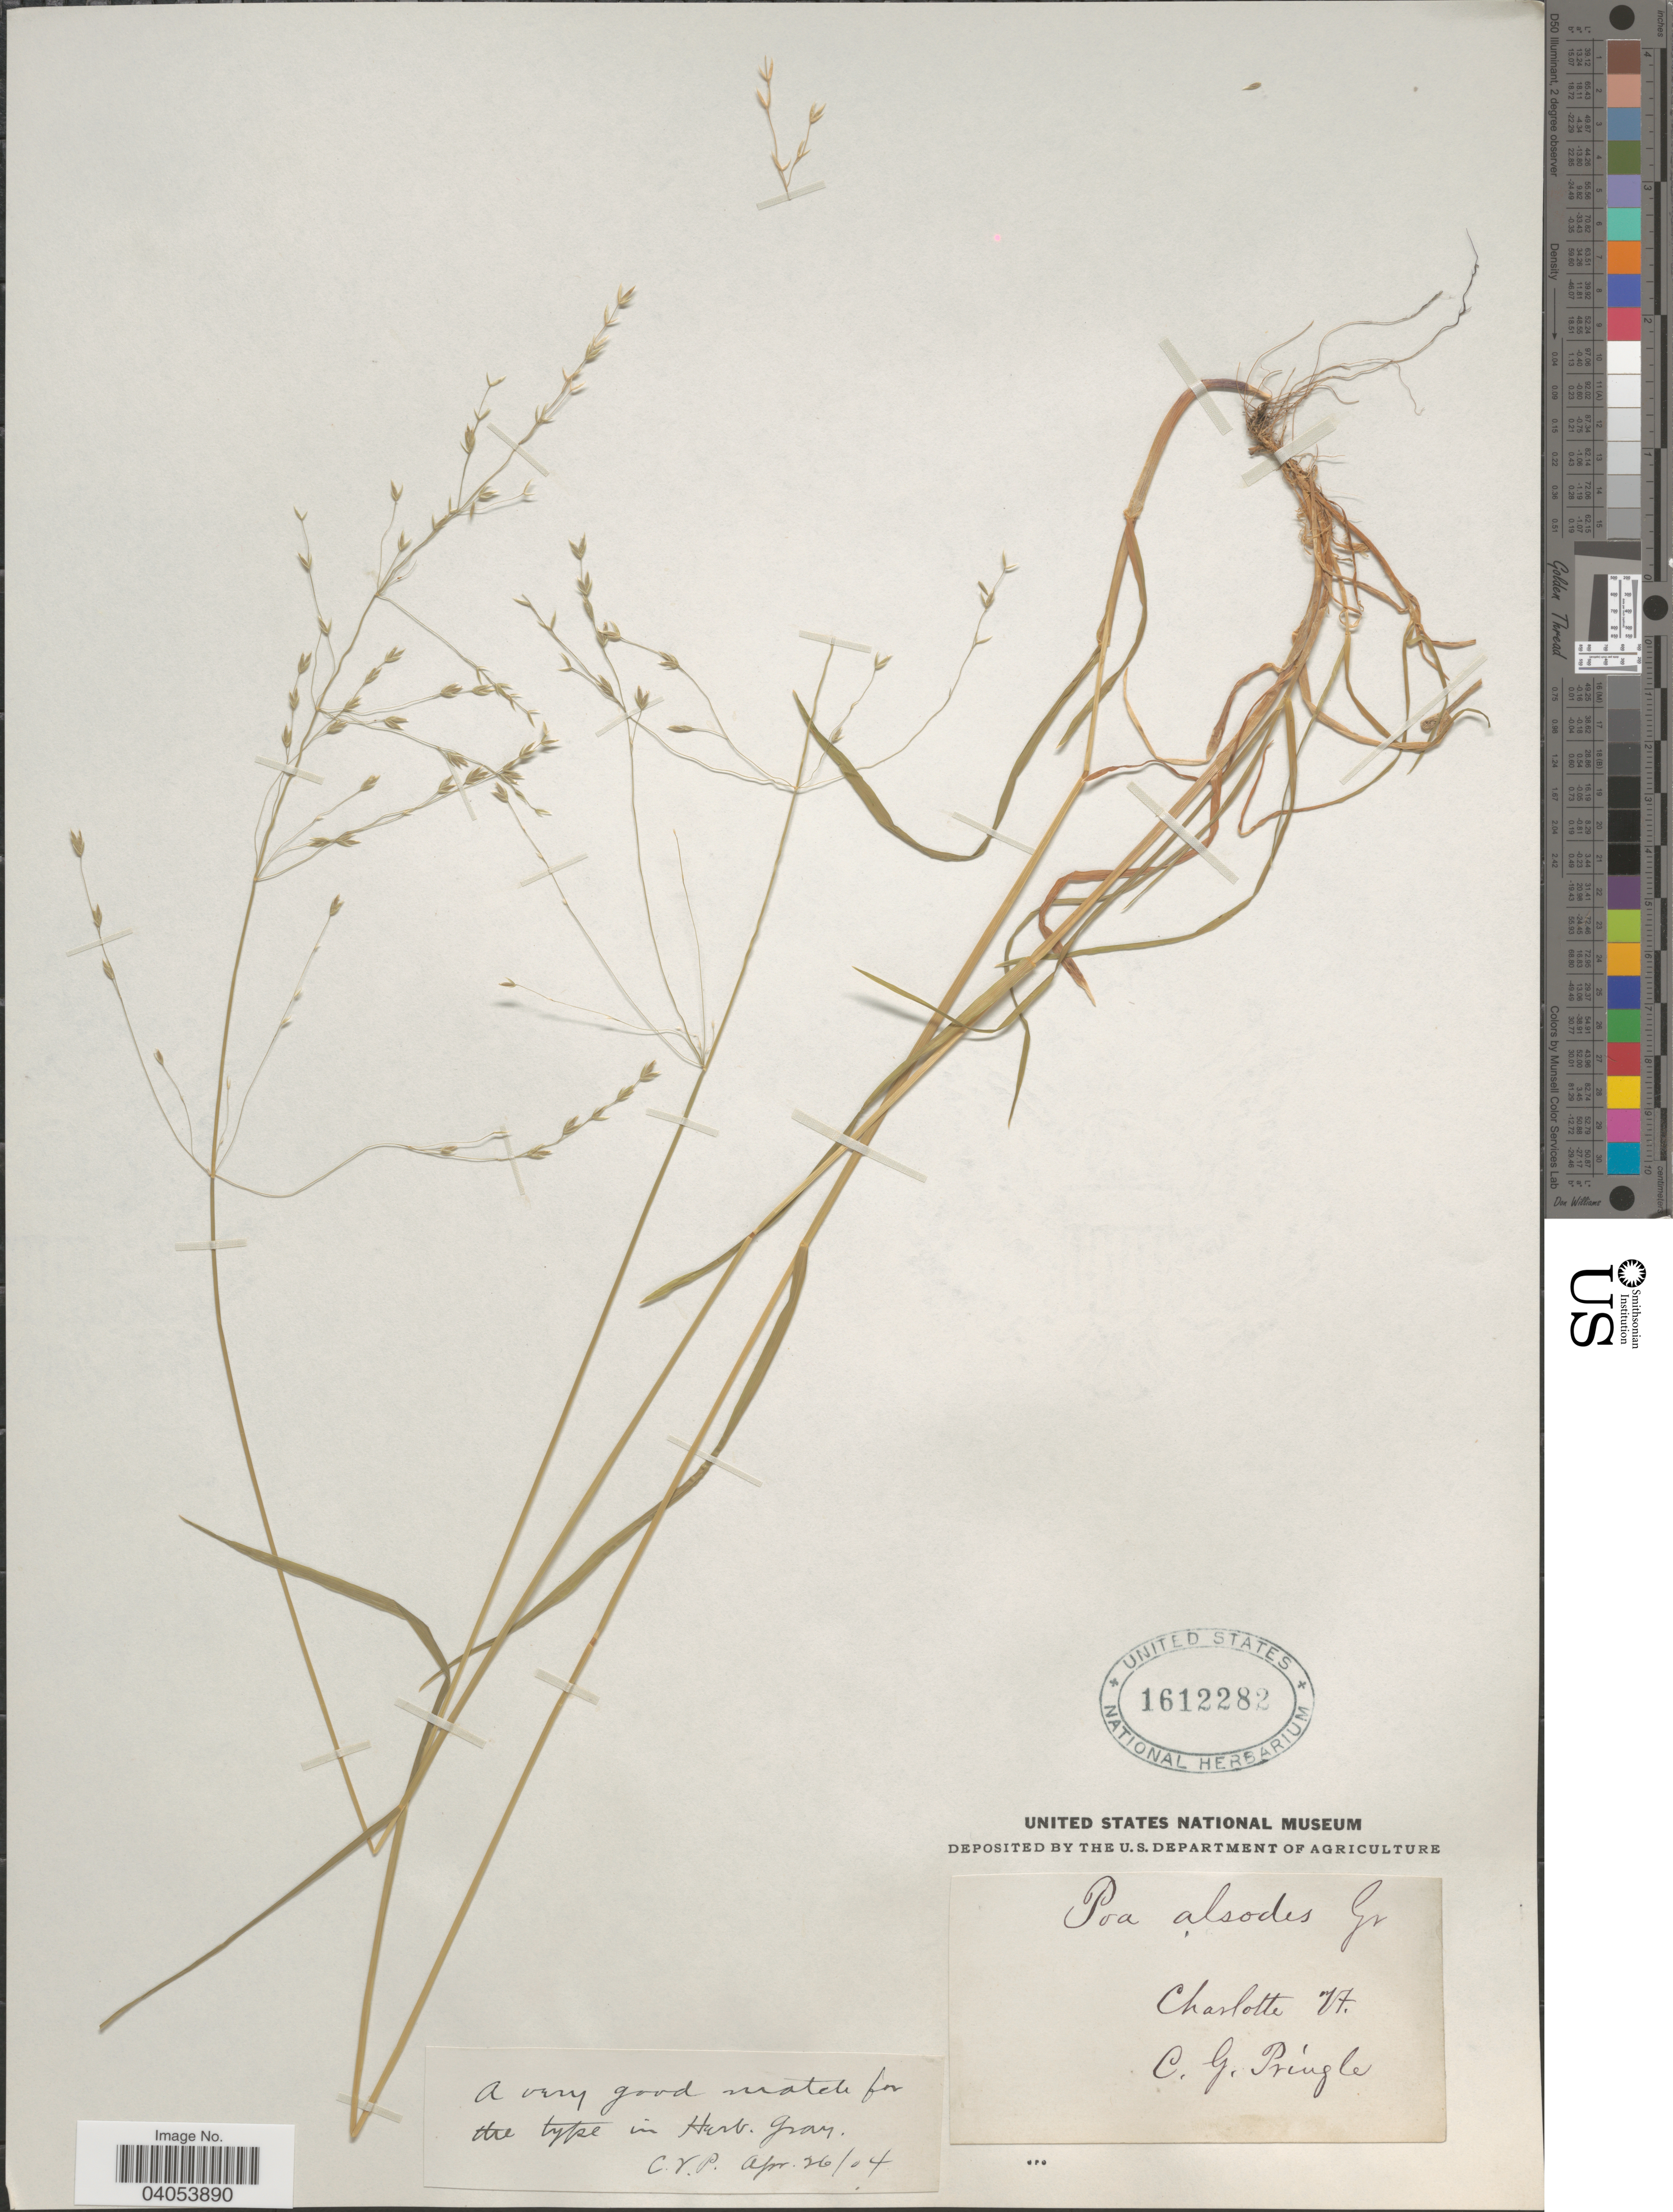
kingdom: Plantae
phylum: Tracheophyta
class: Liliopsida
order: Poales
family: Poaceae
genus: Poa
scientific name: Poa alsodes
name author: A. Gray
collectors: C. G. Pringle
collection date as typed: Transcribed d/m/y: 26/4/4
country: United States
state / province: Vermont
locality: Charlotte.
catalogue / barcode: US 1612282